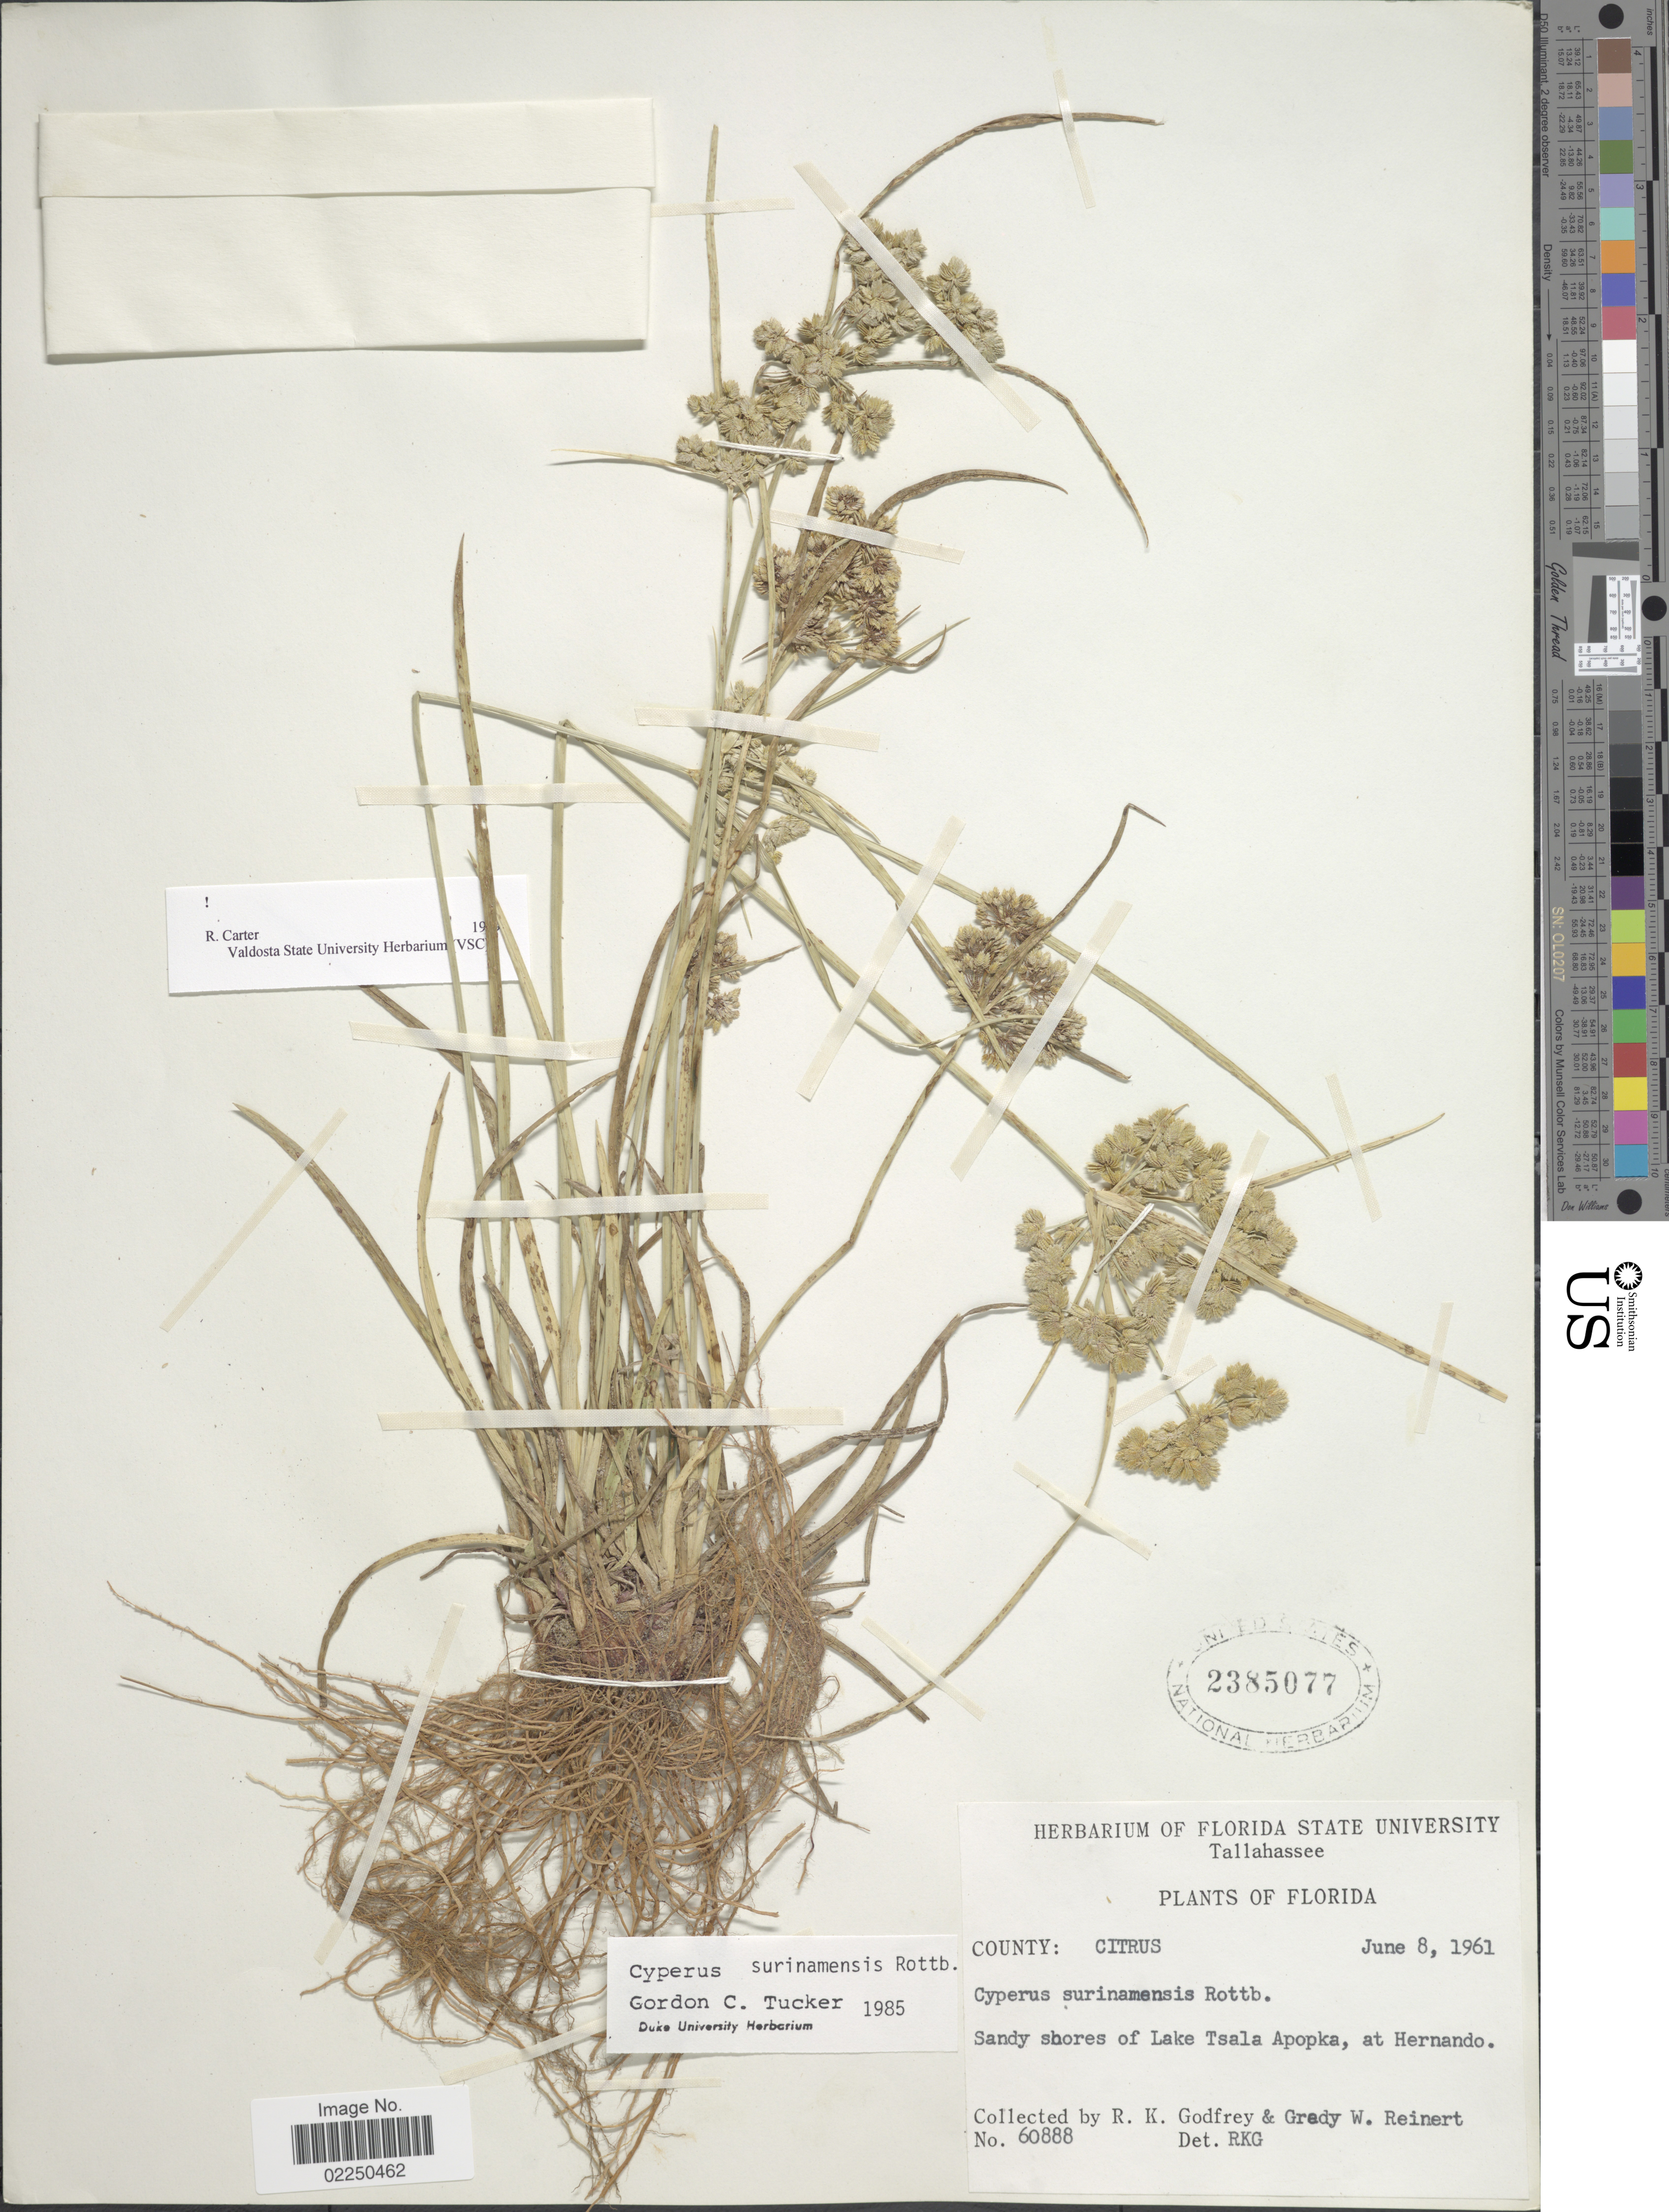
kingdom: Plantae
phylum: Tracheophyta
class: Liliopsida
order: Poales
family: Cyperaceae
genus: Cyperus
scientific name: Cyperus surinamensis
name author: Rottb.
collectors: R. K. Godfrey & G. Reinert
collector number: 60888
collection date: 1961-06-08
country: United States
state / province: Florida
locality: County: Citrus. Sandy shores of Lake Tsala Apopka, at Hernando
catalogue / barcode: US 2385077